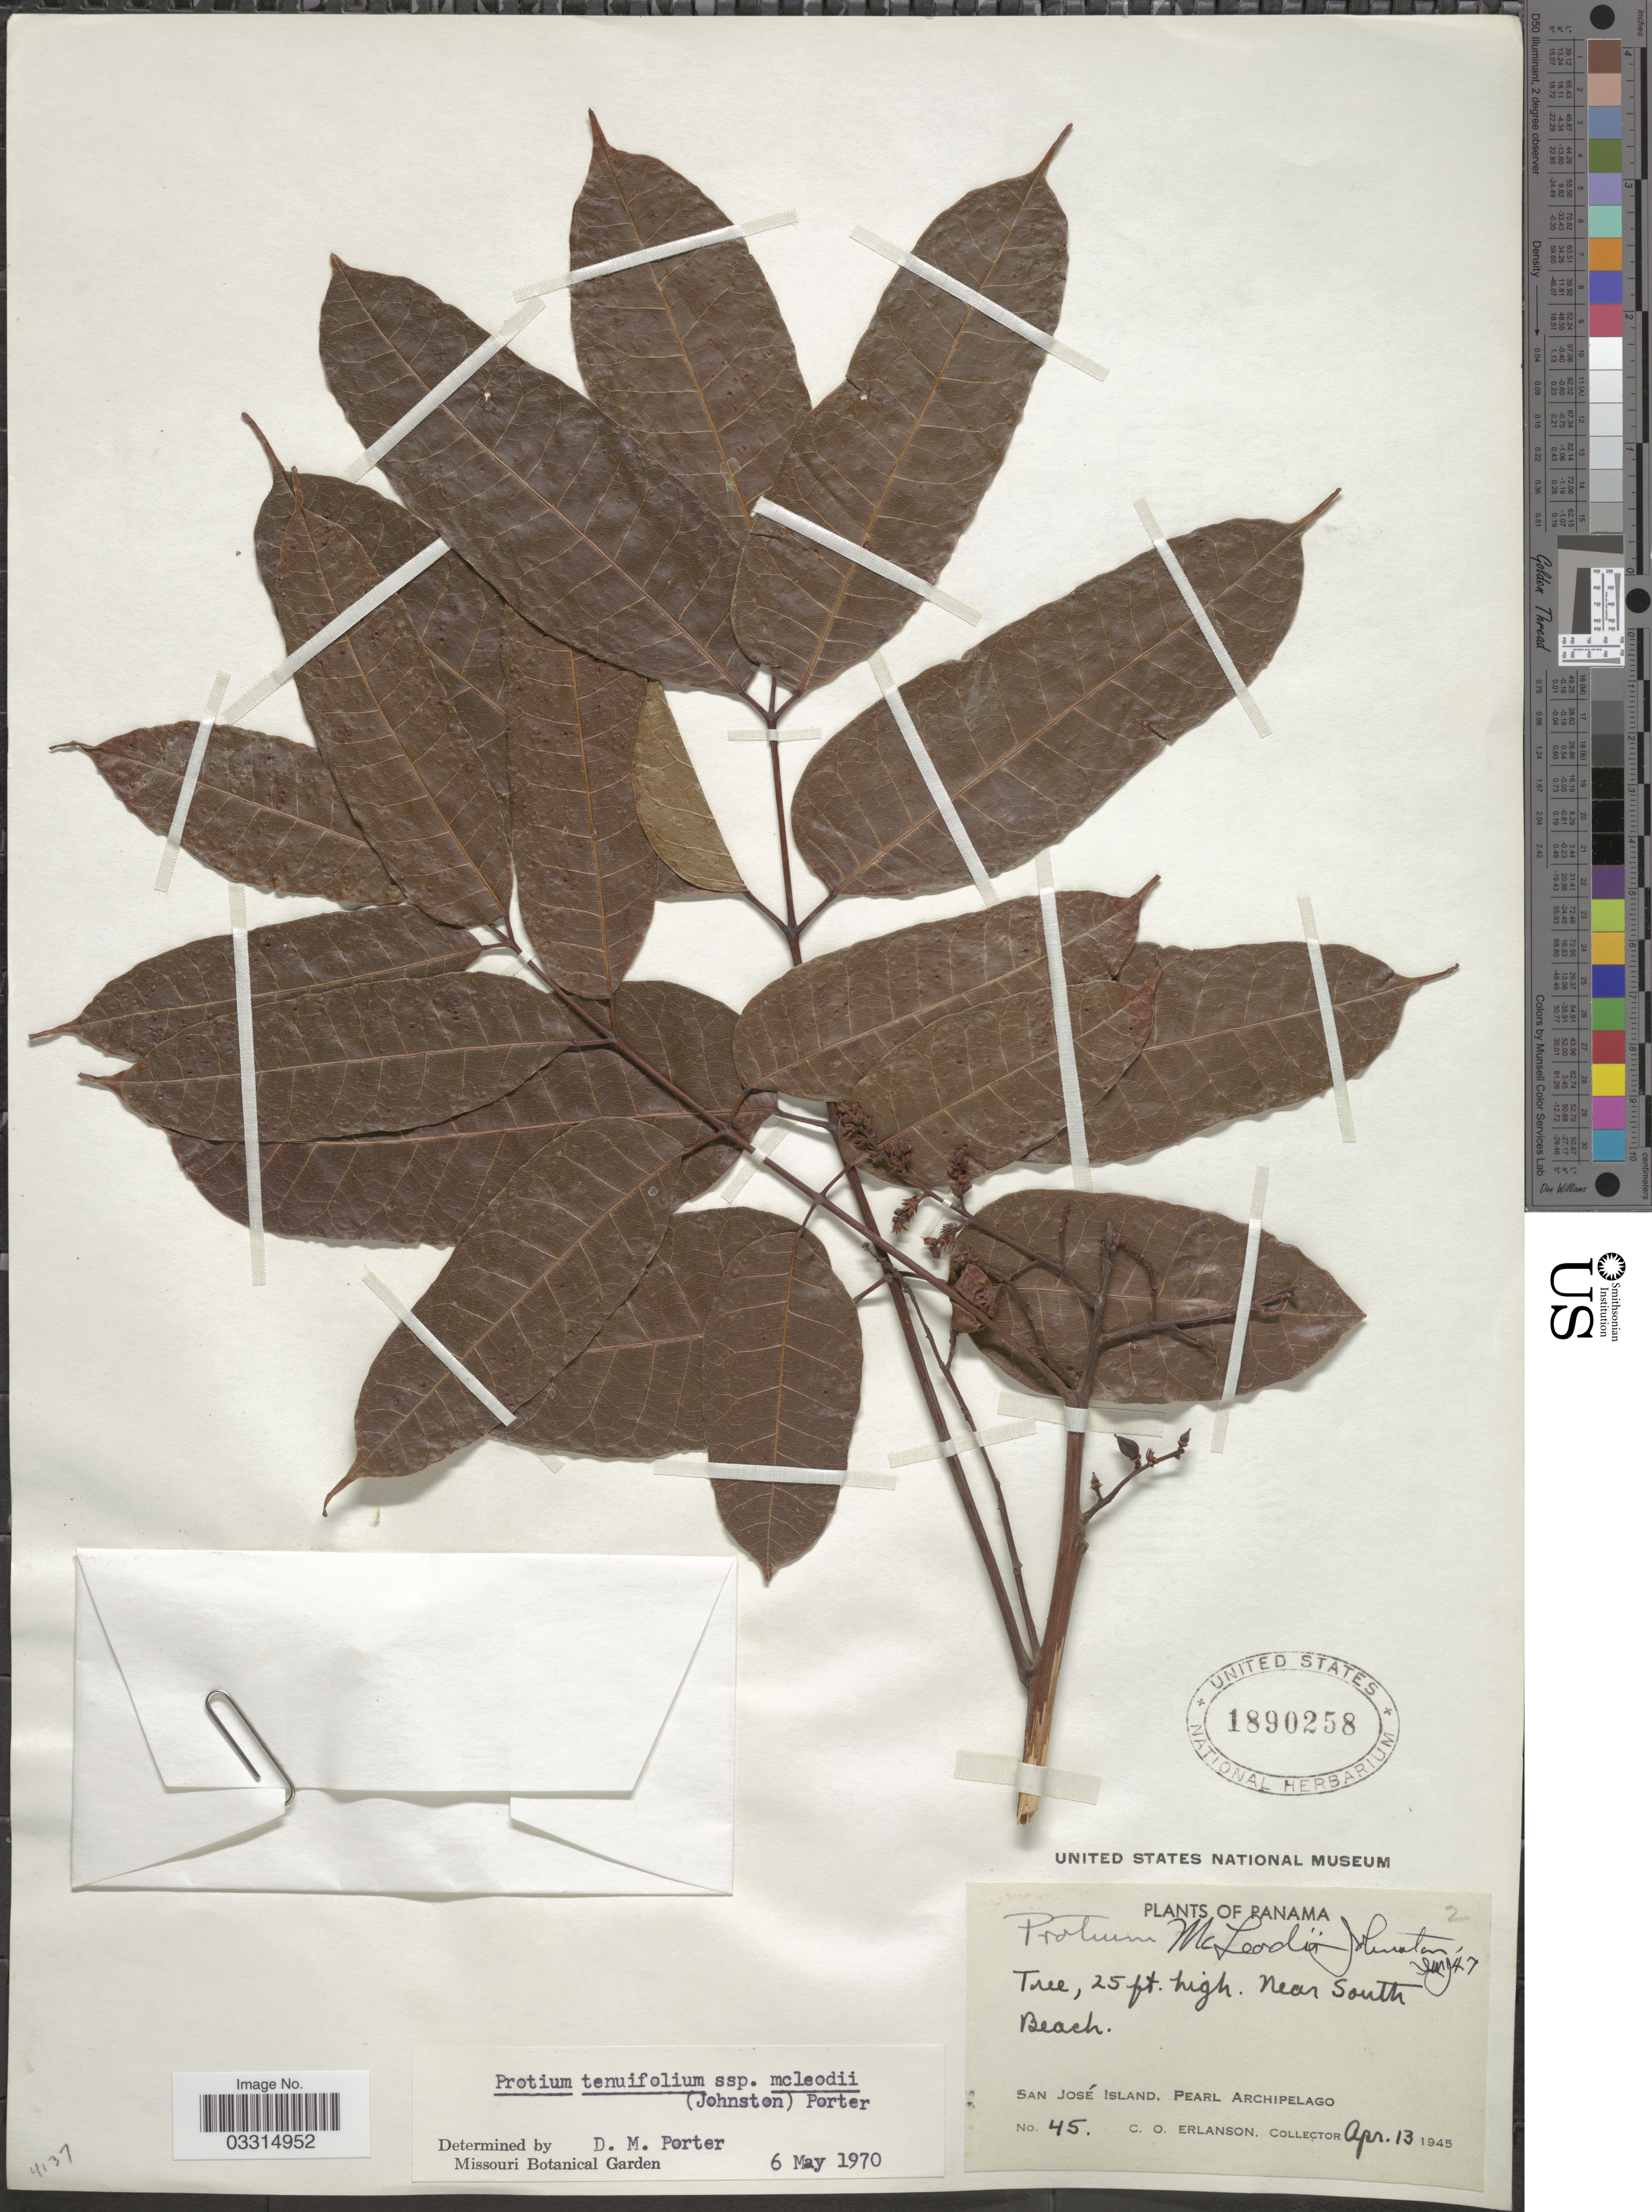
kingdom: Plantae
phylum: Tracheophyta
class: Magnoliopsida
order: Sapindales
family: Burseraceae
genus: Protium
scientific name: Protium tenuifolium var. mcleodii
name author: (I.M. Johnst.) D.M. Porter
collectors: C. O. Erlanson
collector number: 45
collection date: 1945-04-13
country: Panama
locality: Near South Beach. San José Island, Pearl Archipelago.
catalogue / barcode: US 1890258